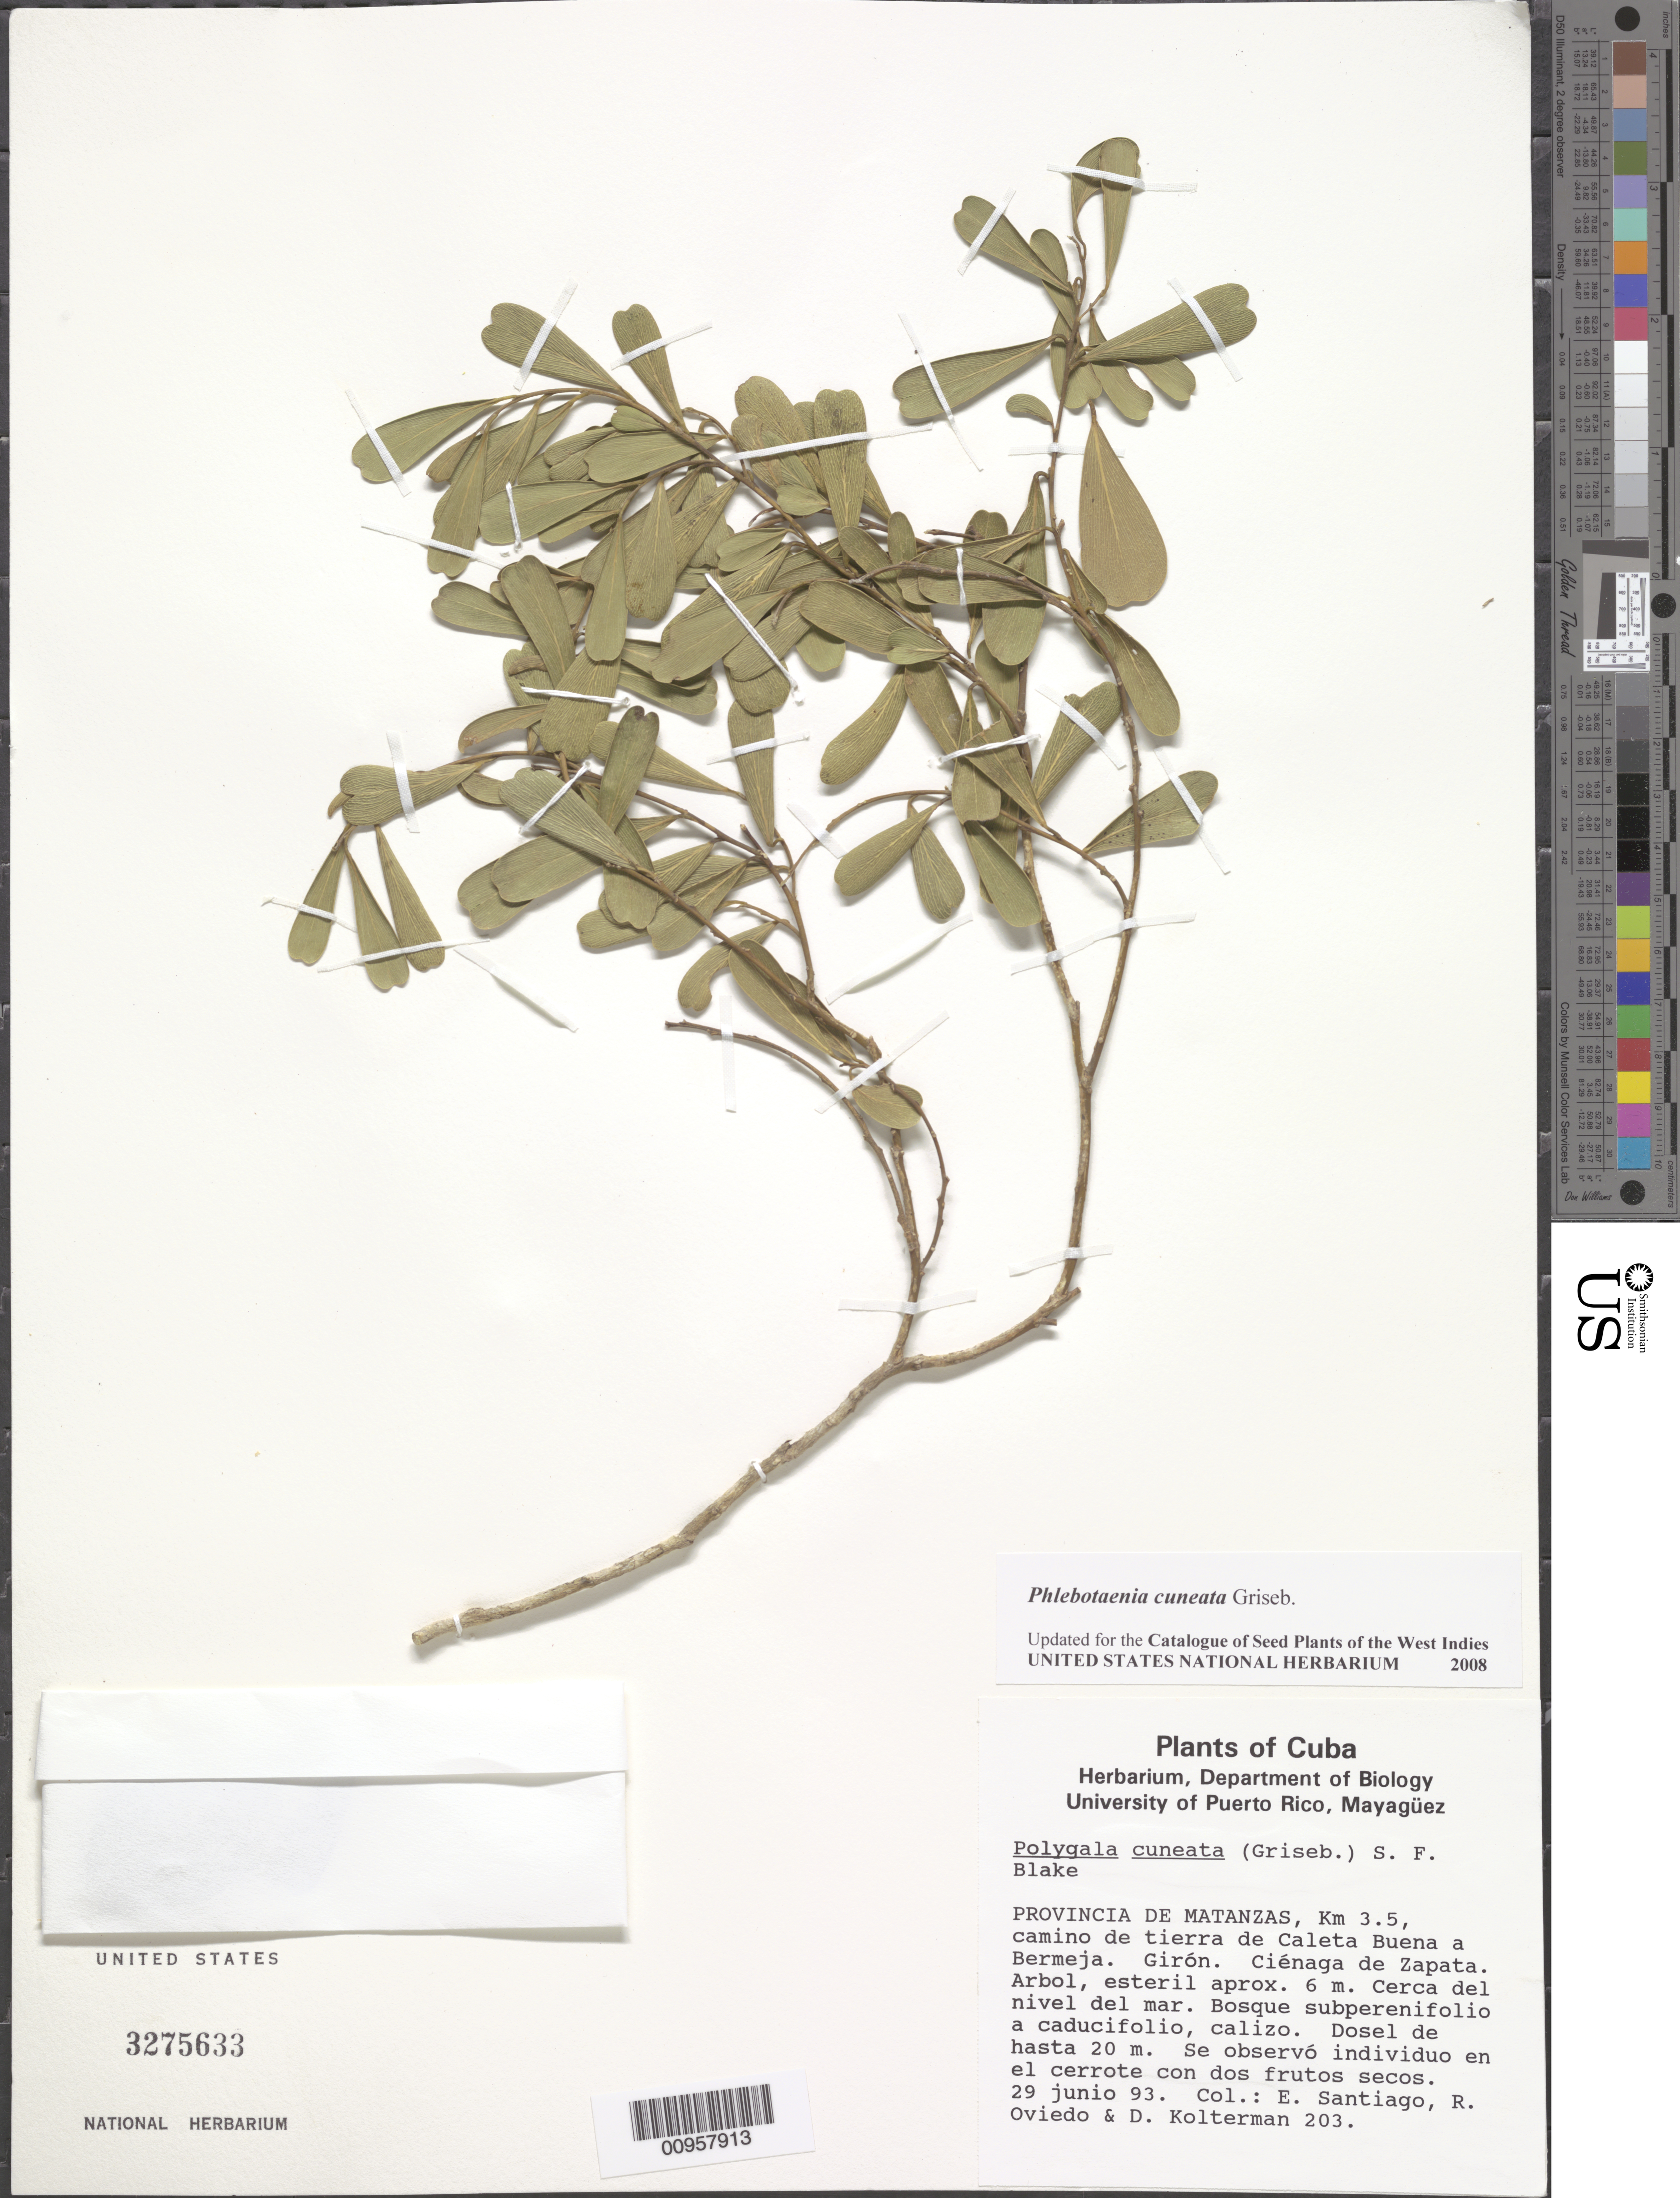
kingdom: Plantae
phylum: Tracheophyta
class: Magnoliopsida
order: Fabales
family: Polygalaceae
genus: Phlebotaenia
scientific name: Phlebotaenia cuneata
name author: Griseb.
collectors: E. Santiago, R. Oviedo & D. Kolterman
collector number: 203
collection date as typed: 29 Jun 1993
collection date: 1993-06-29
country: Cuba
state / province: Matanzas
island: Cuba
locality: Km 3 5, camino de tierra de Caleta Buena a Bermeja, Girón, Ciénaga de Zapata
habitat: Bosque subperenifolio a caducifolio, calizo; dosel de hasta 20m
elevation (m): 0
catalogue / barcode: US 3275633